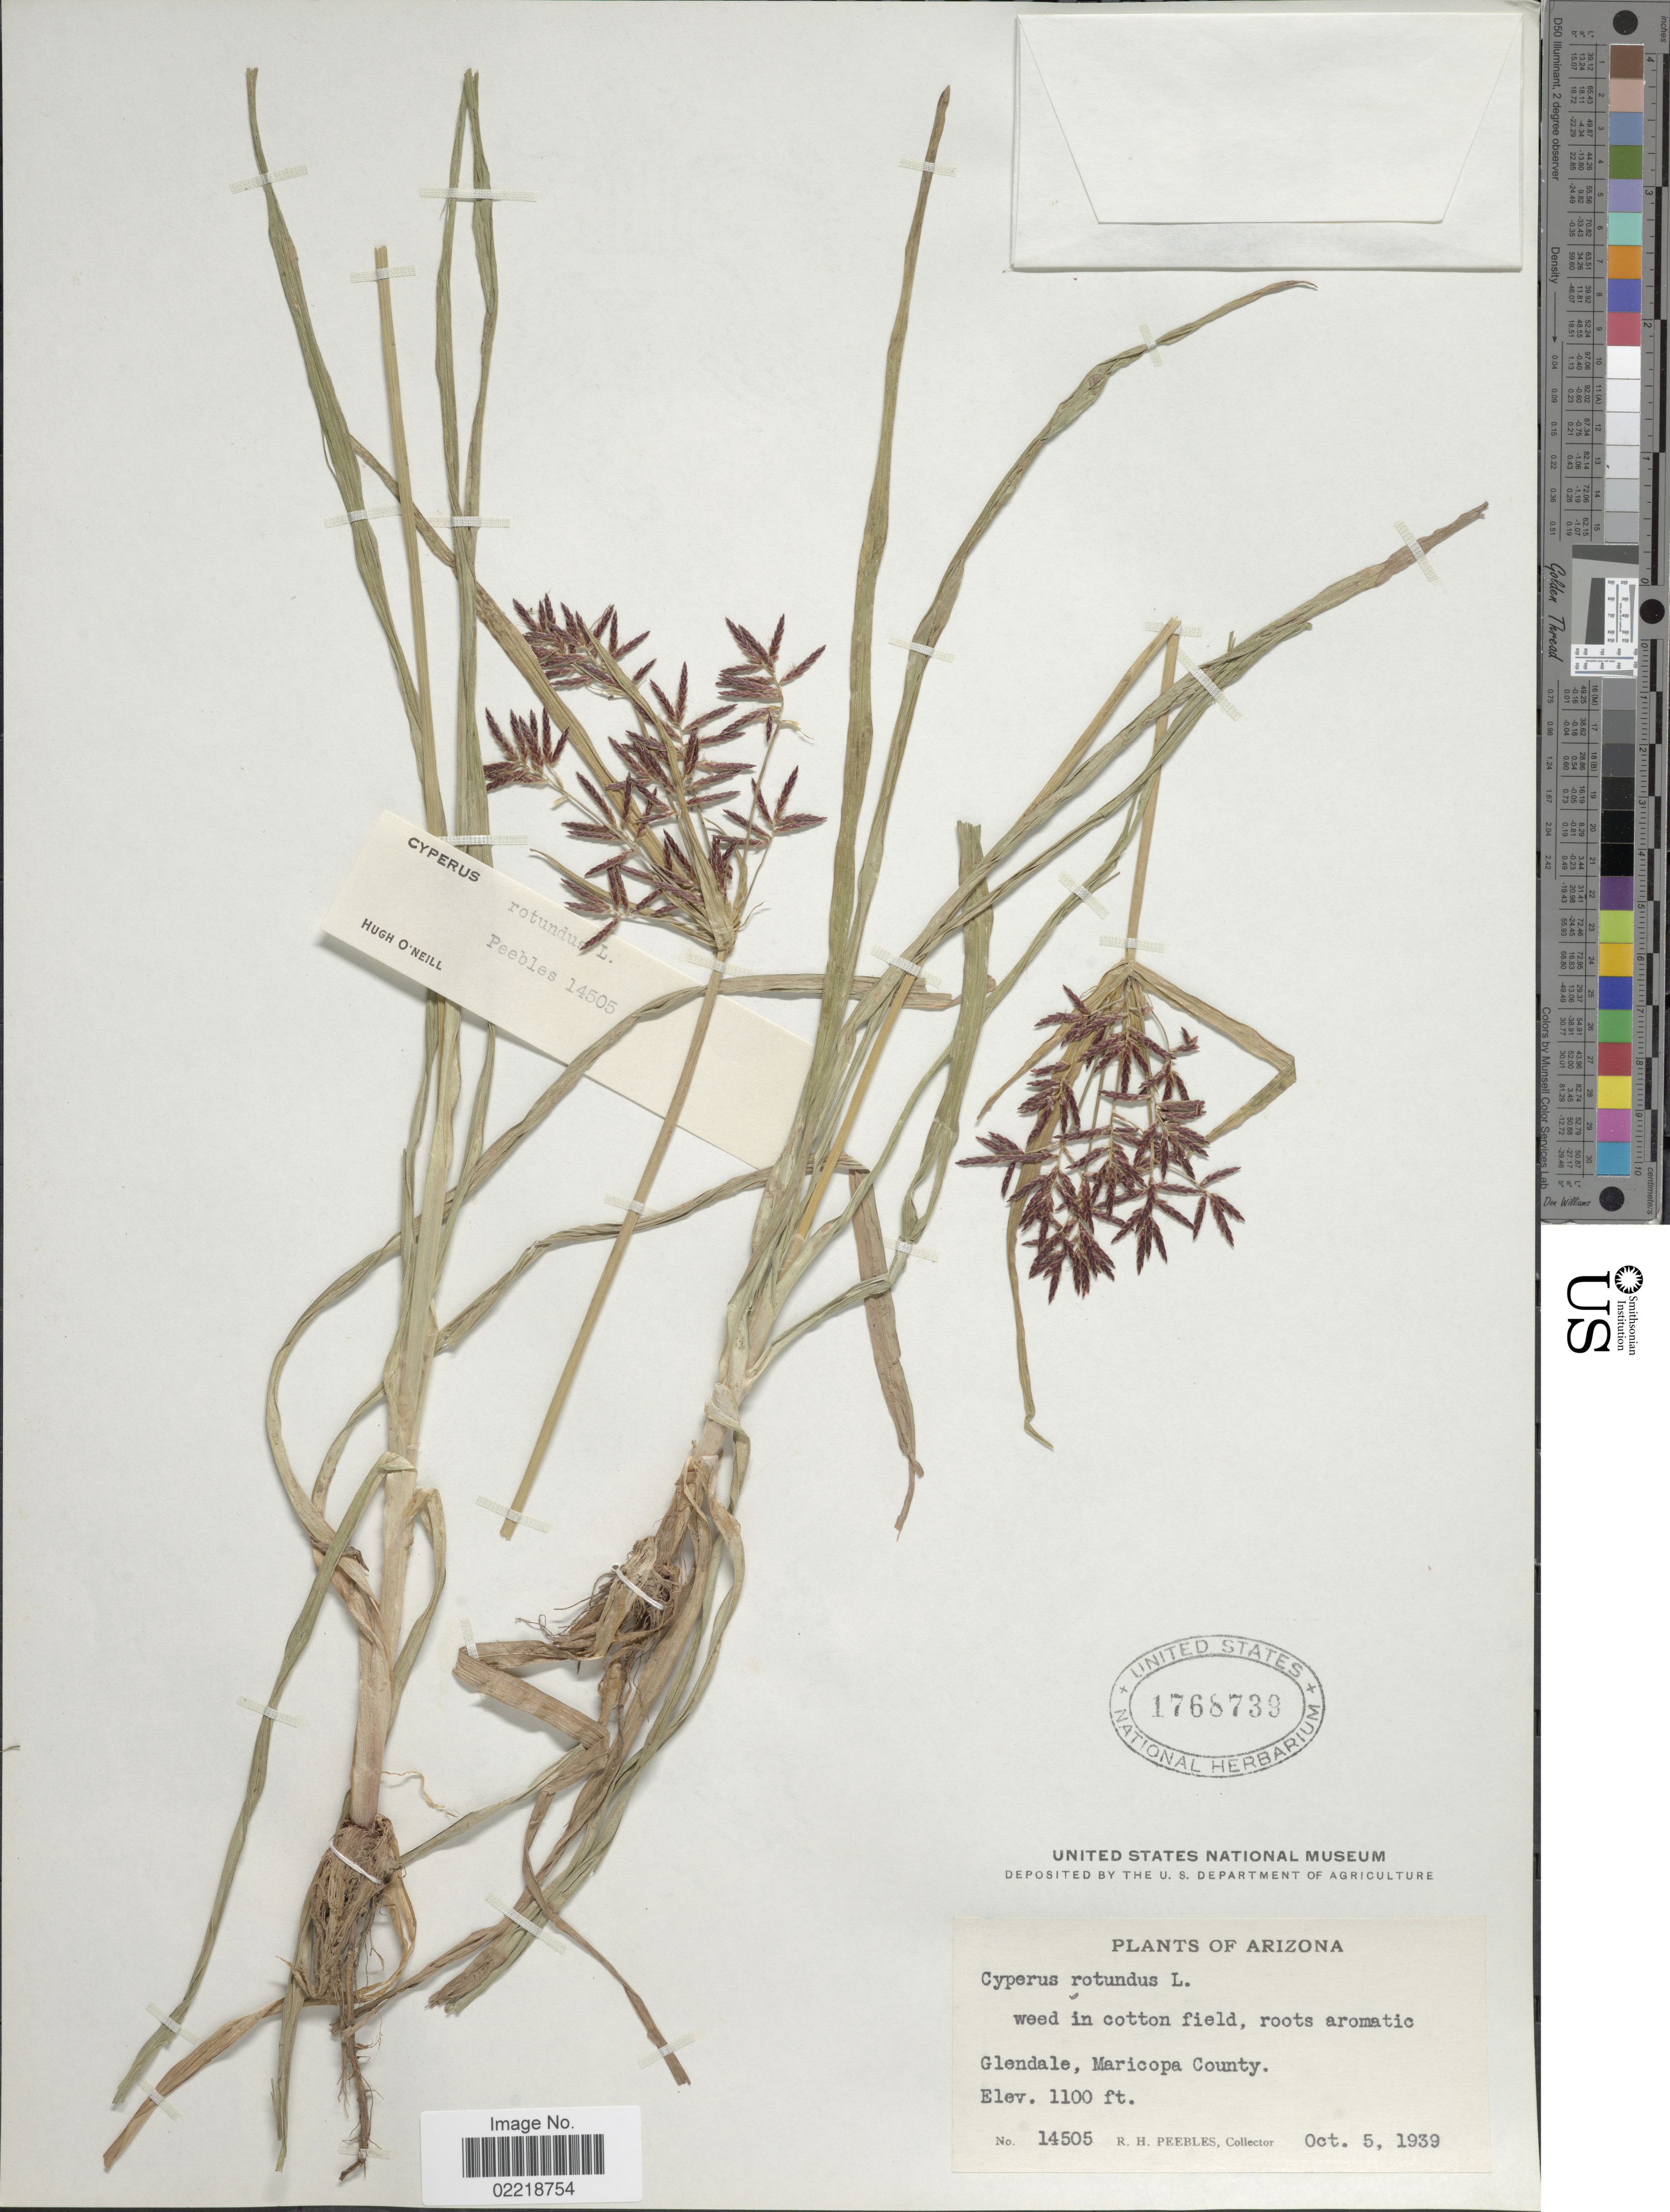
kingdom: Plantae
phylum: Tracheophyta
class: Liliopsida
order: Poales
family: Cyperaceae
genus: Cyperus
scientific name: Cyperus rotundus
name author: L.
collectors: R. H. Peebles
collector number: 14505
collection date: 1939-10-05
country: United States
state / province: Arizona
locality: Glendale, Maricopa County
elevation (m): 335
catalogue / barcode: US 1768739